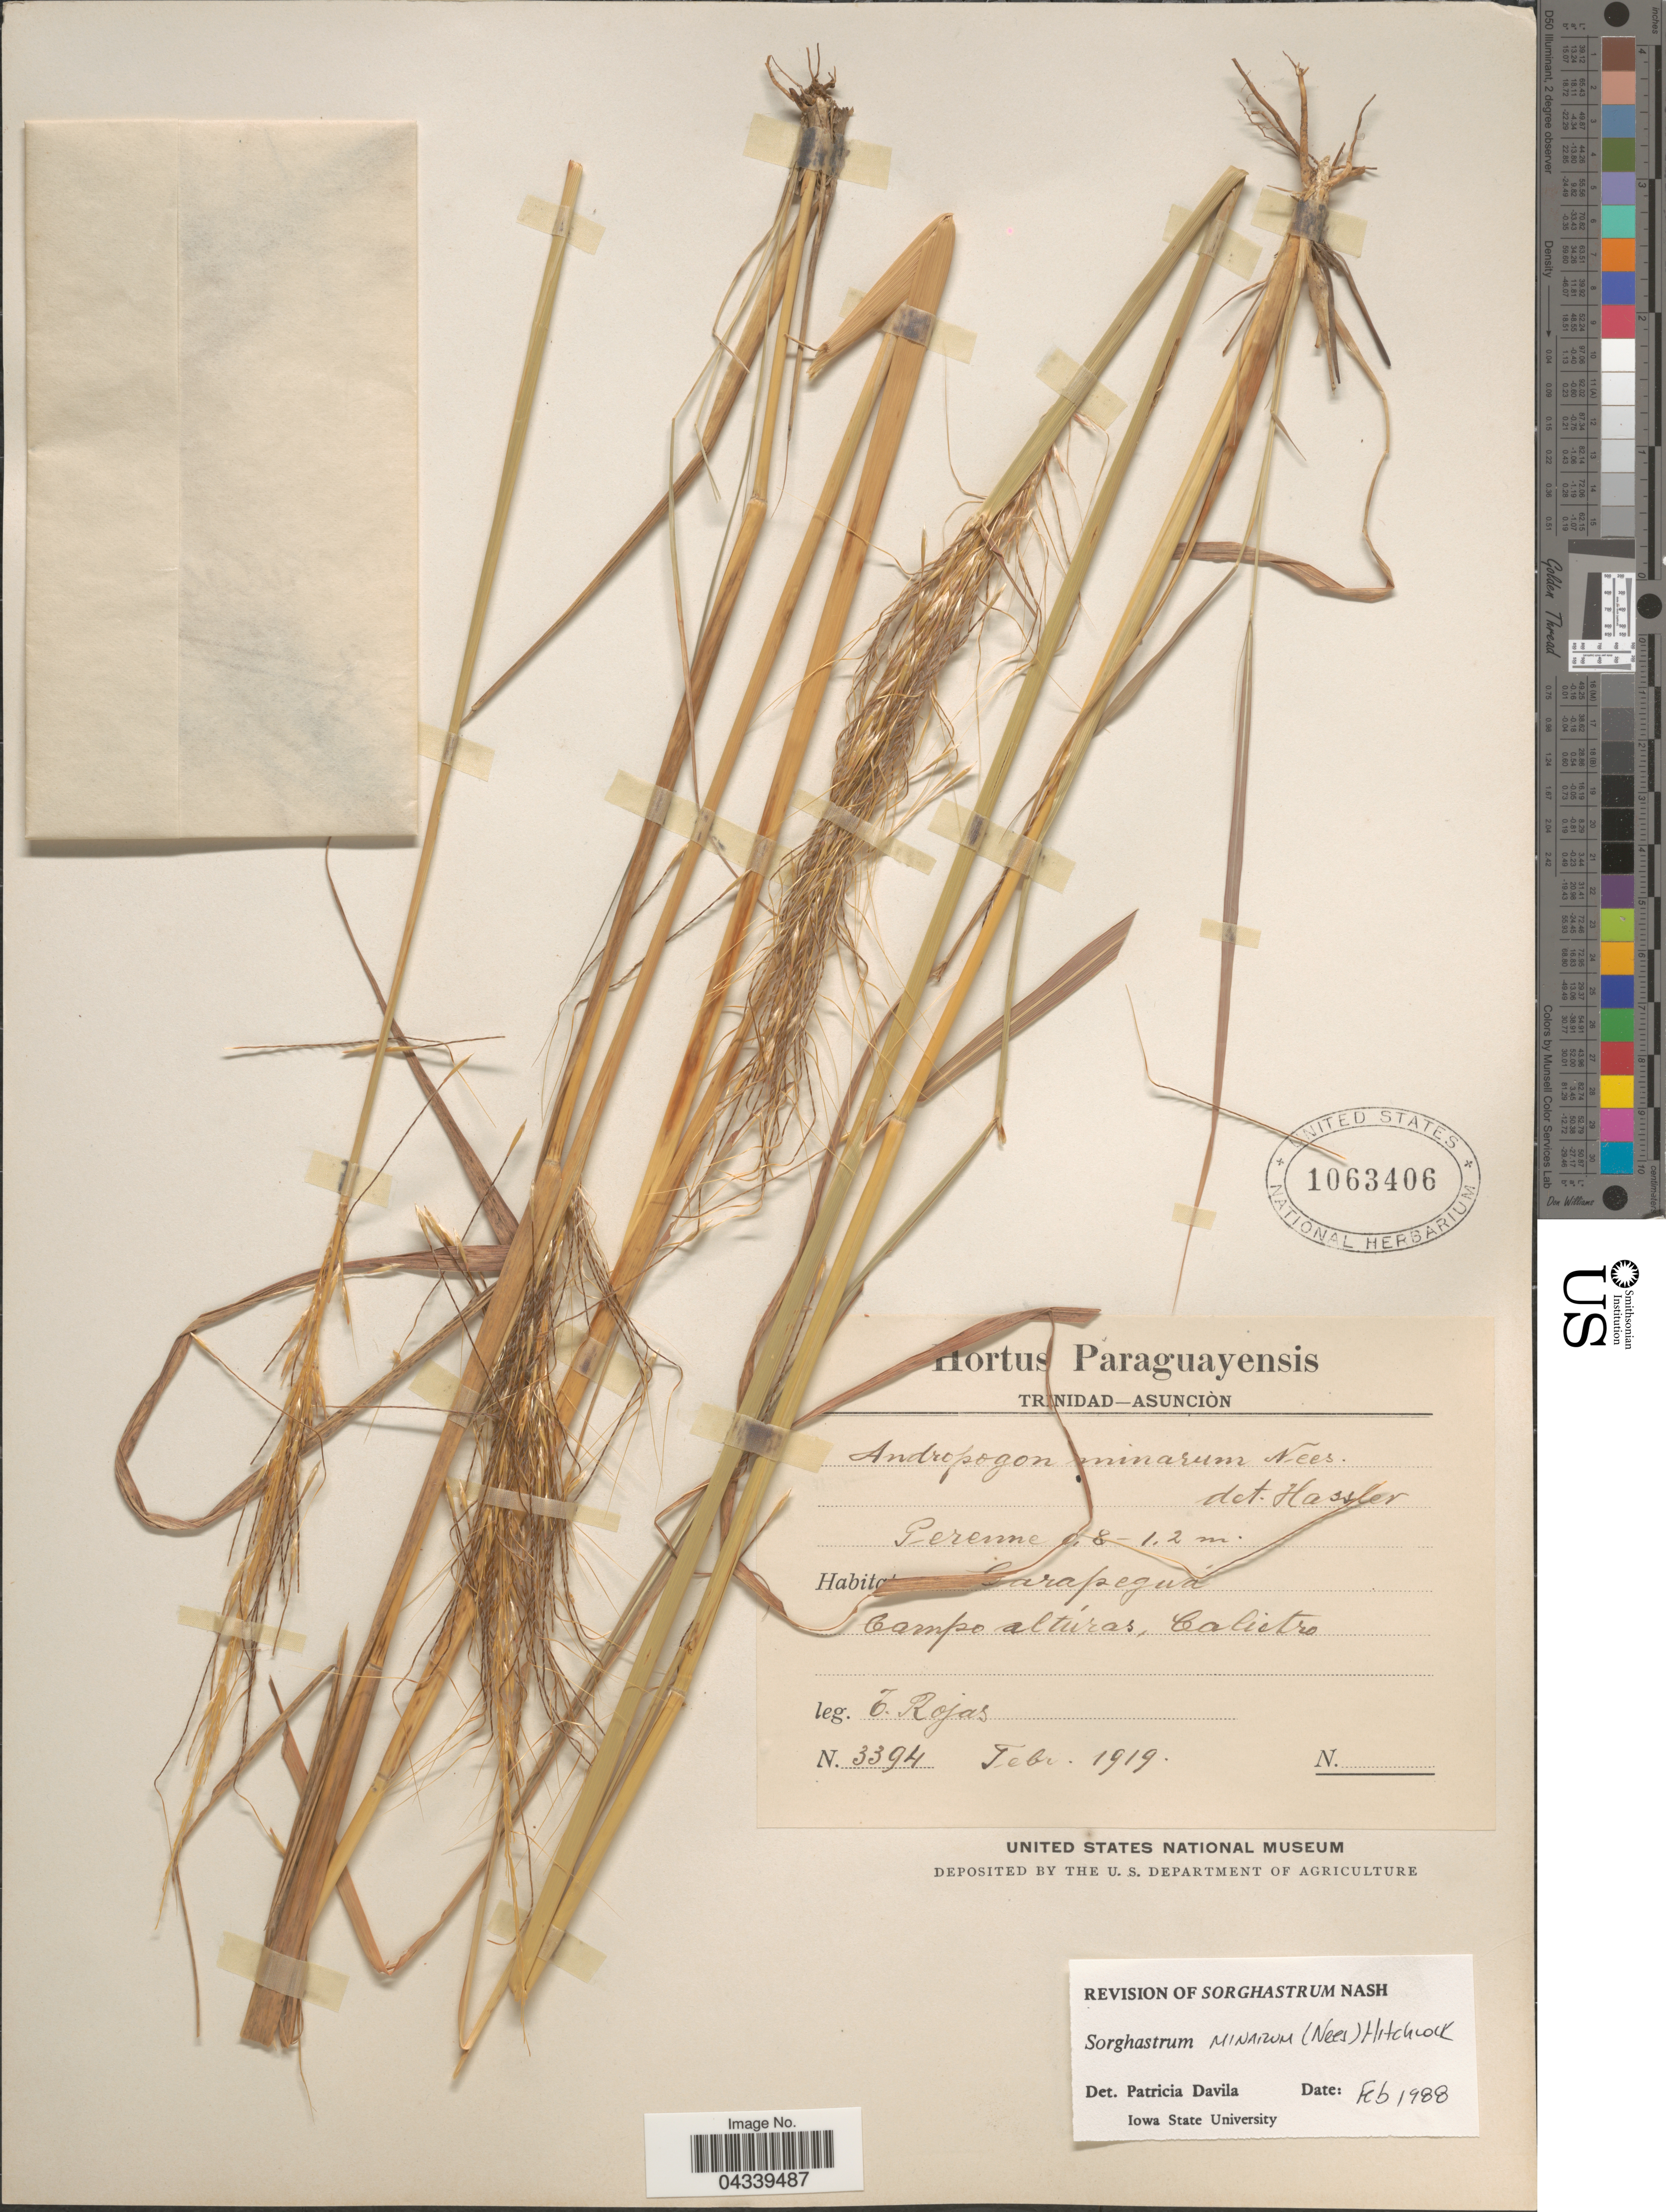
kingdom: Plantae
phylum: Tracheophyta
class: Liliopsida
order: Poales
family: Poaceae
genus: Sorghastrum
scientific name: Sorghastrum minarum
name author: (Nees) Hitchc.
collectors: T. Rojas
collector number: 3394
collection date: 1919-02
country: Paraguay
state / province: Asuncion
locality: Trinidad-Asuncion. Garapeguá. Campo altúras, Calistro.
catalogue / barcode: US 1063406